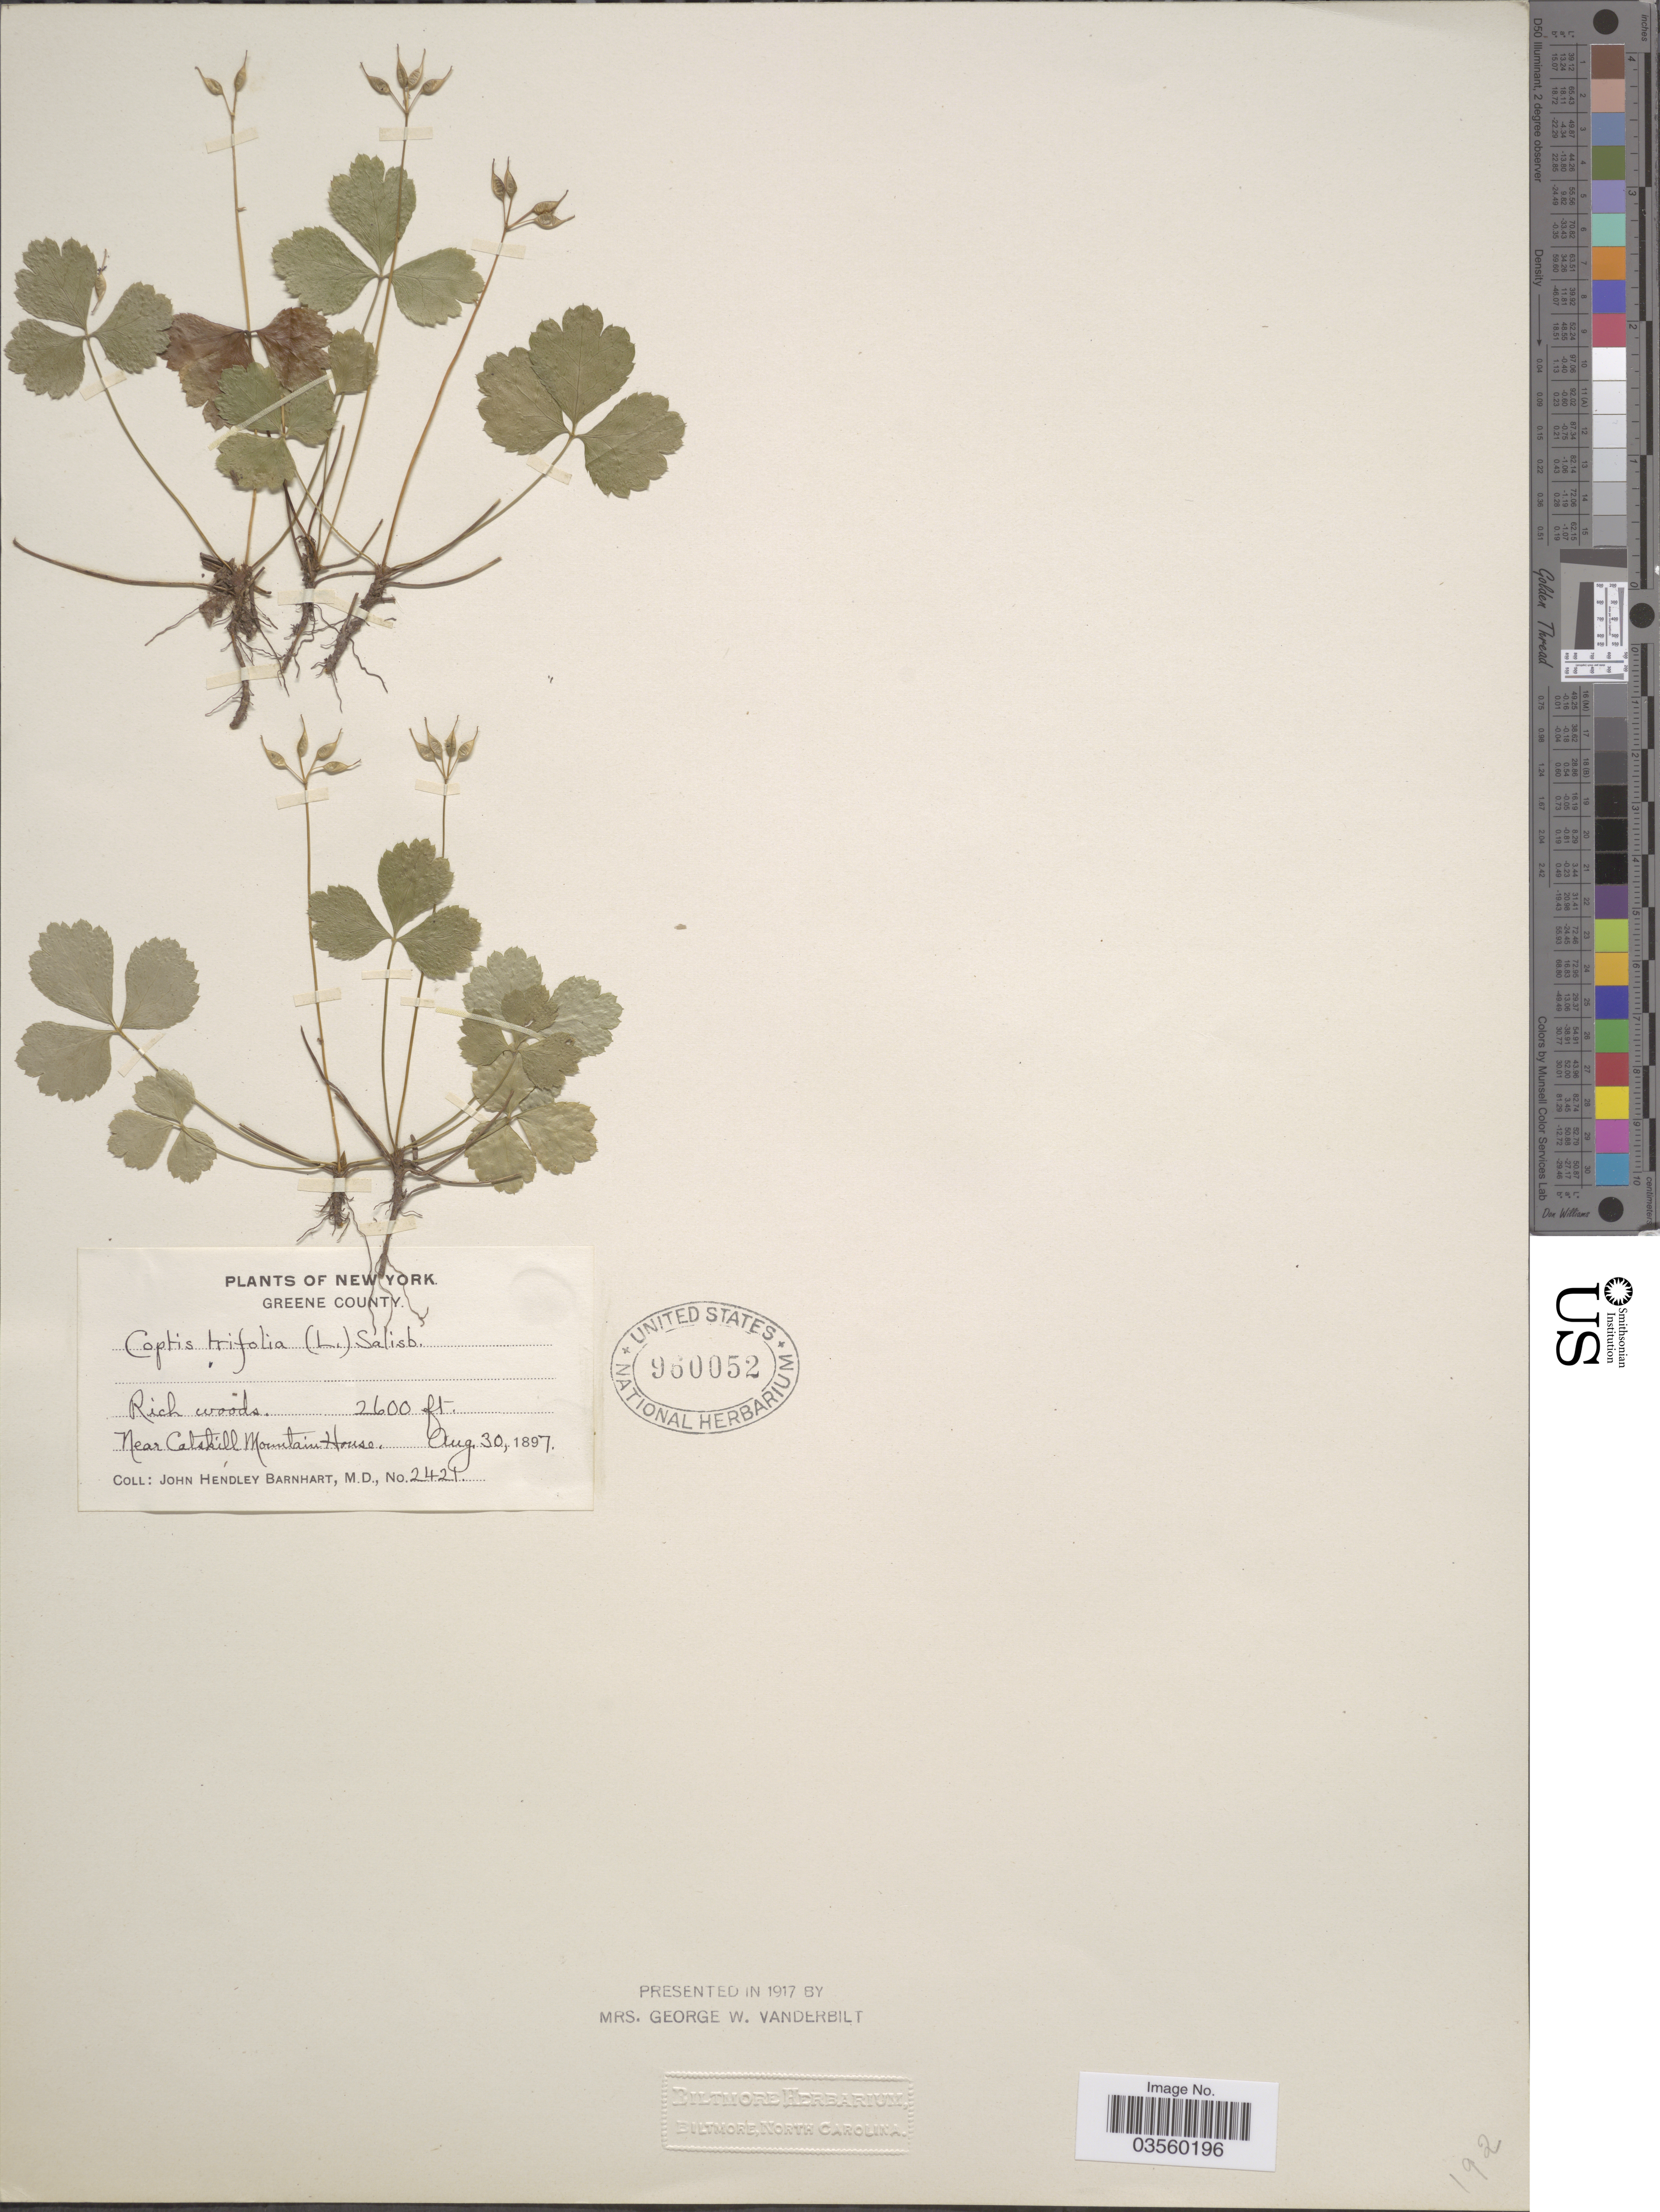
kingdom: Plantae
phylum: Tracheophyta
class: Magnoliopsida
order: Ranunculales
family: Ranunculaceae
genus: Coptis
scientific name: Coptis trifolia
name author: (L.) Salisb.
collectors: J. H. Barnhart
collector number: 2421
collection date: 1897-08-30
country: United States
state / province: New York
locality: Greene County. Near Catskill Mountain House.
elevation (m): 792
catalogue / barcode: US 960052